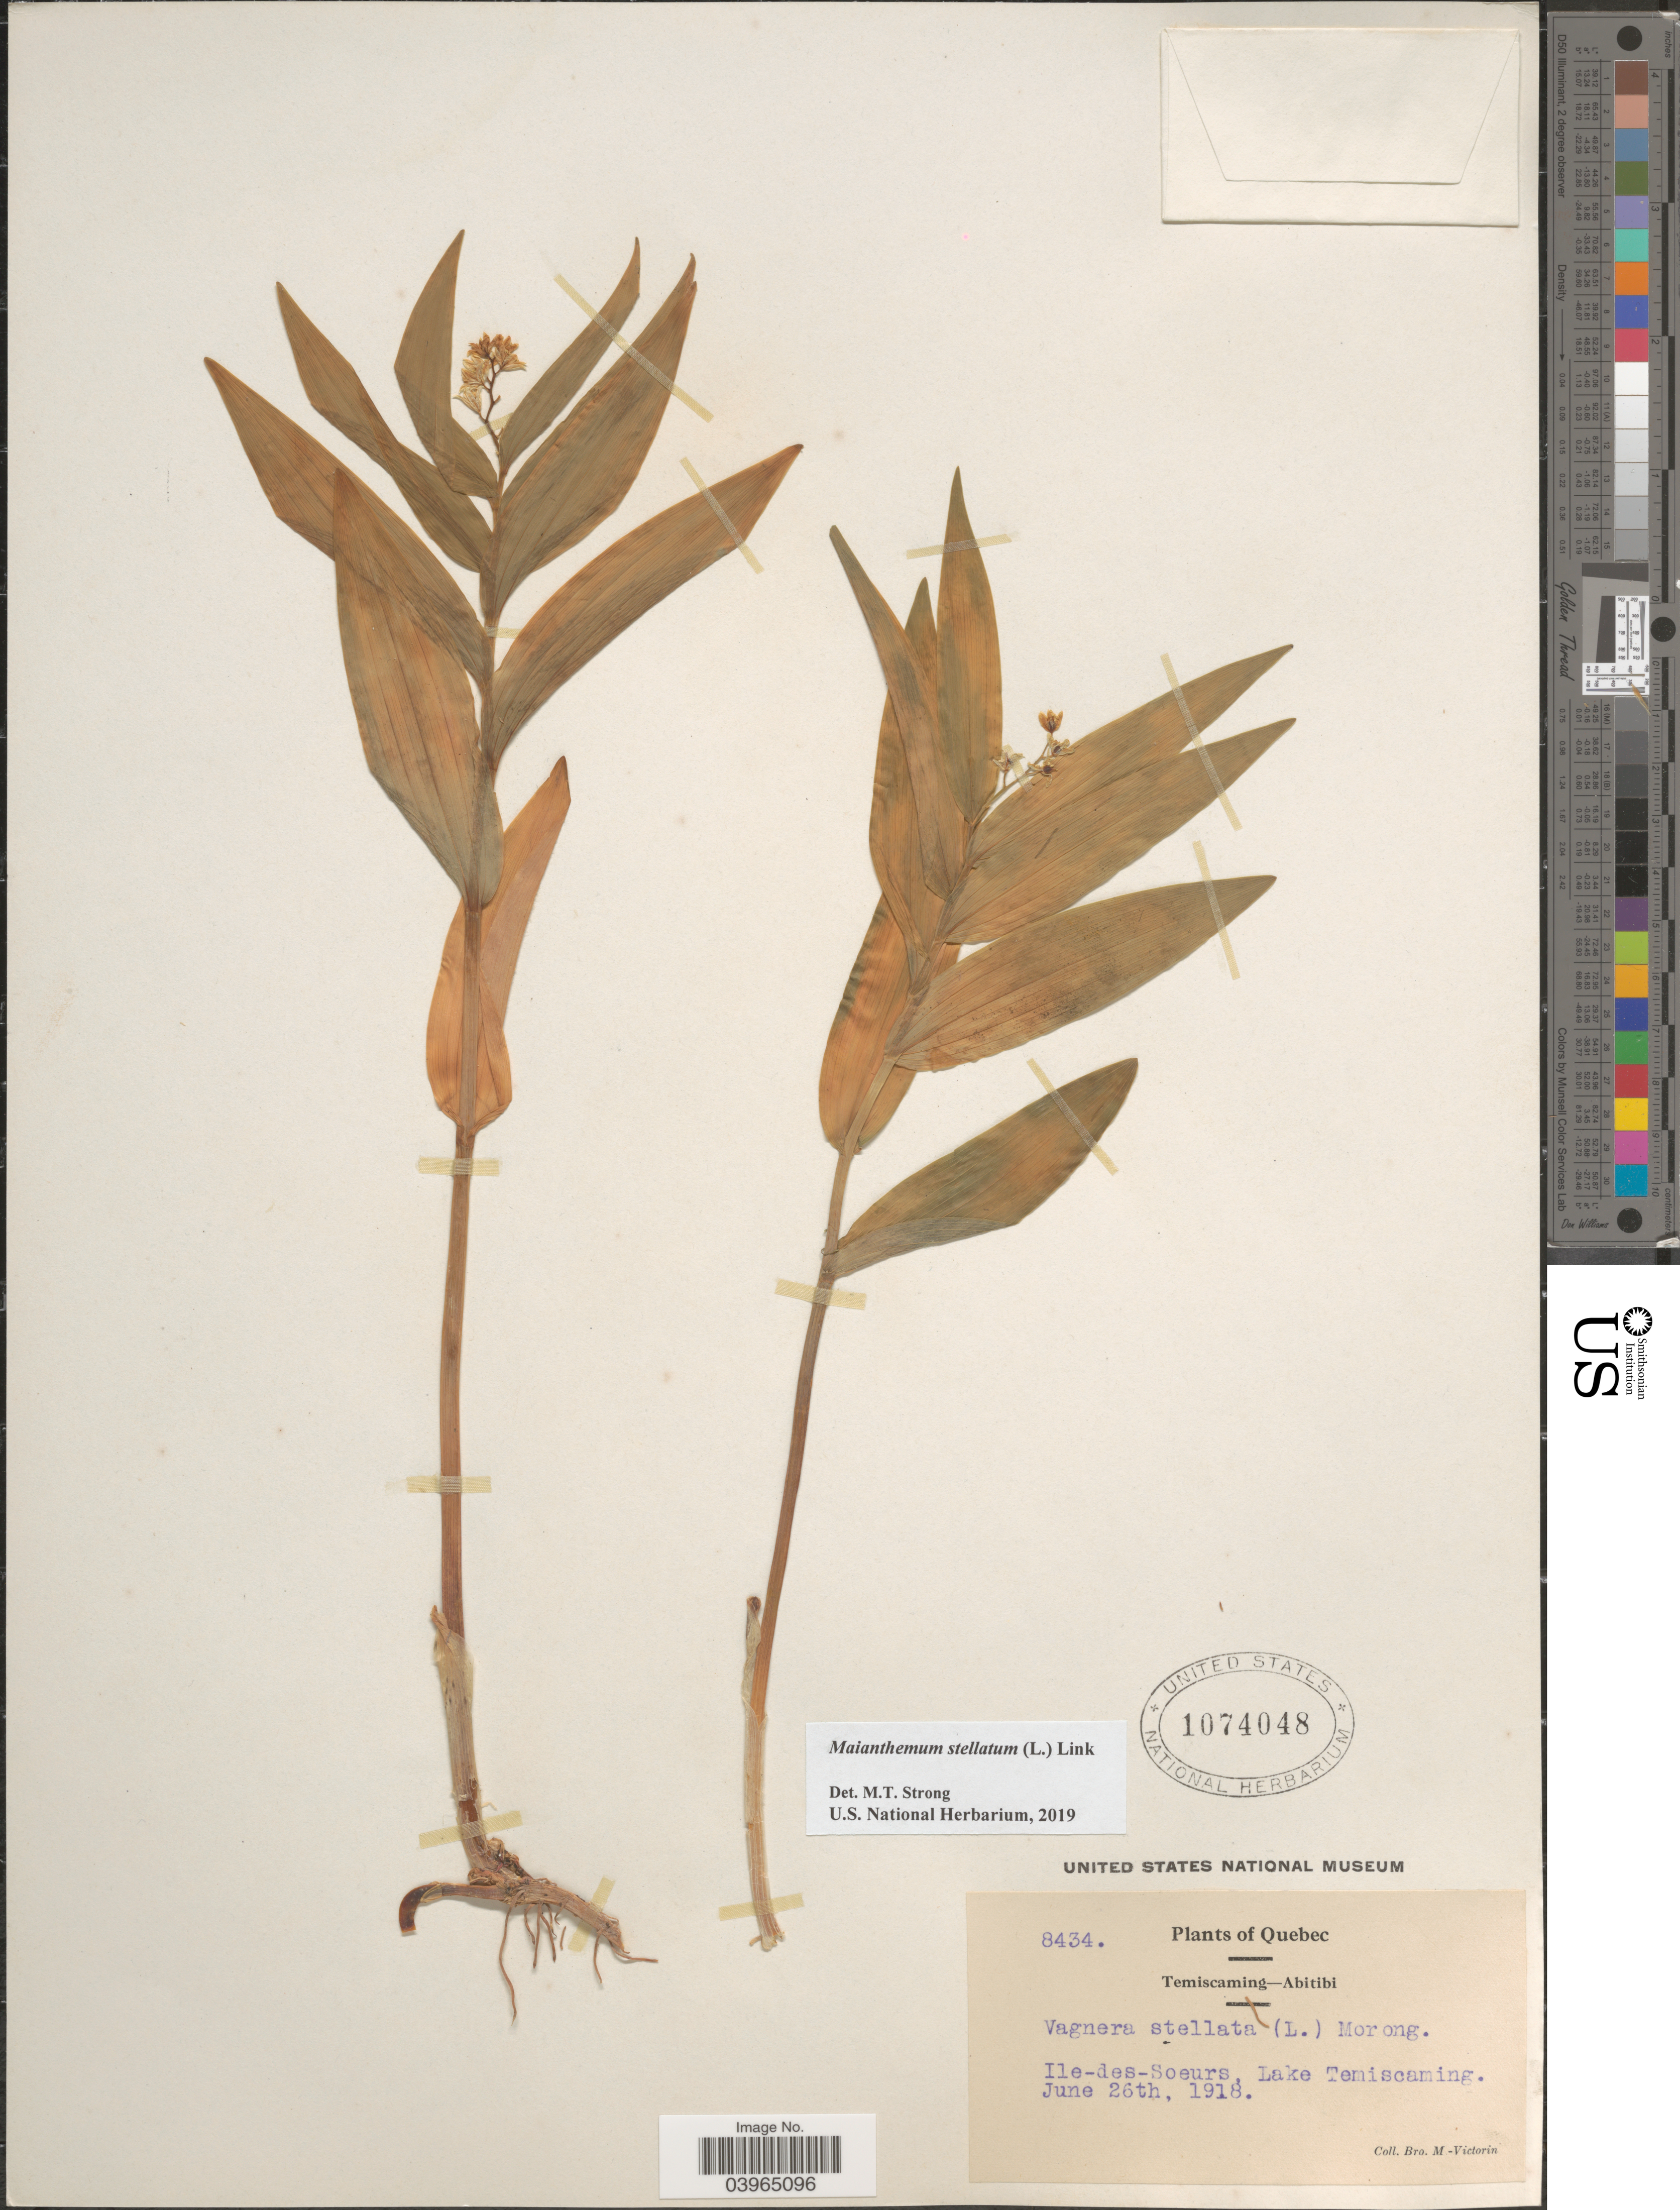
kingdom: Plantae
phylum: Tracheophyta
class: Liliopsida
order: Asparagales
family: Asparagaceae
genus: Maianthemum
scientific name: Maianthemum stellatum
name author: (L.) Link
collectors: Fr. Marie-Victorin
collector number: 8434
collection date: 1918-06-26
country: Canada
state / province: Quebec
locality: Temiscaming-Abitibi. Ile-des-Soeurs, Lake Temiscaming.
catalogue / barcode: US 1074048